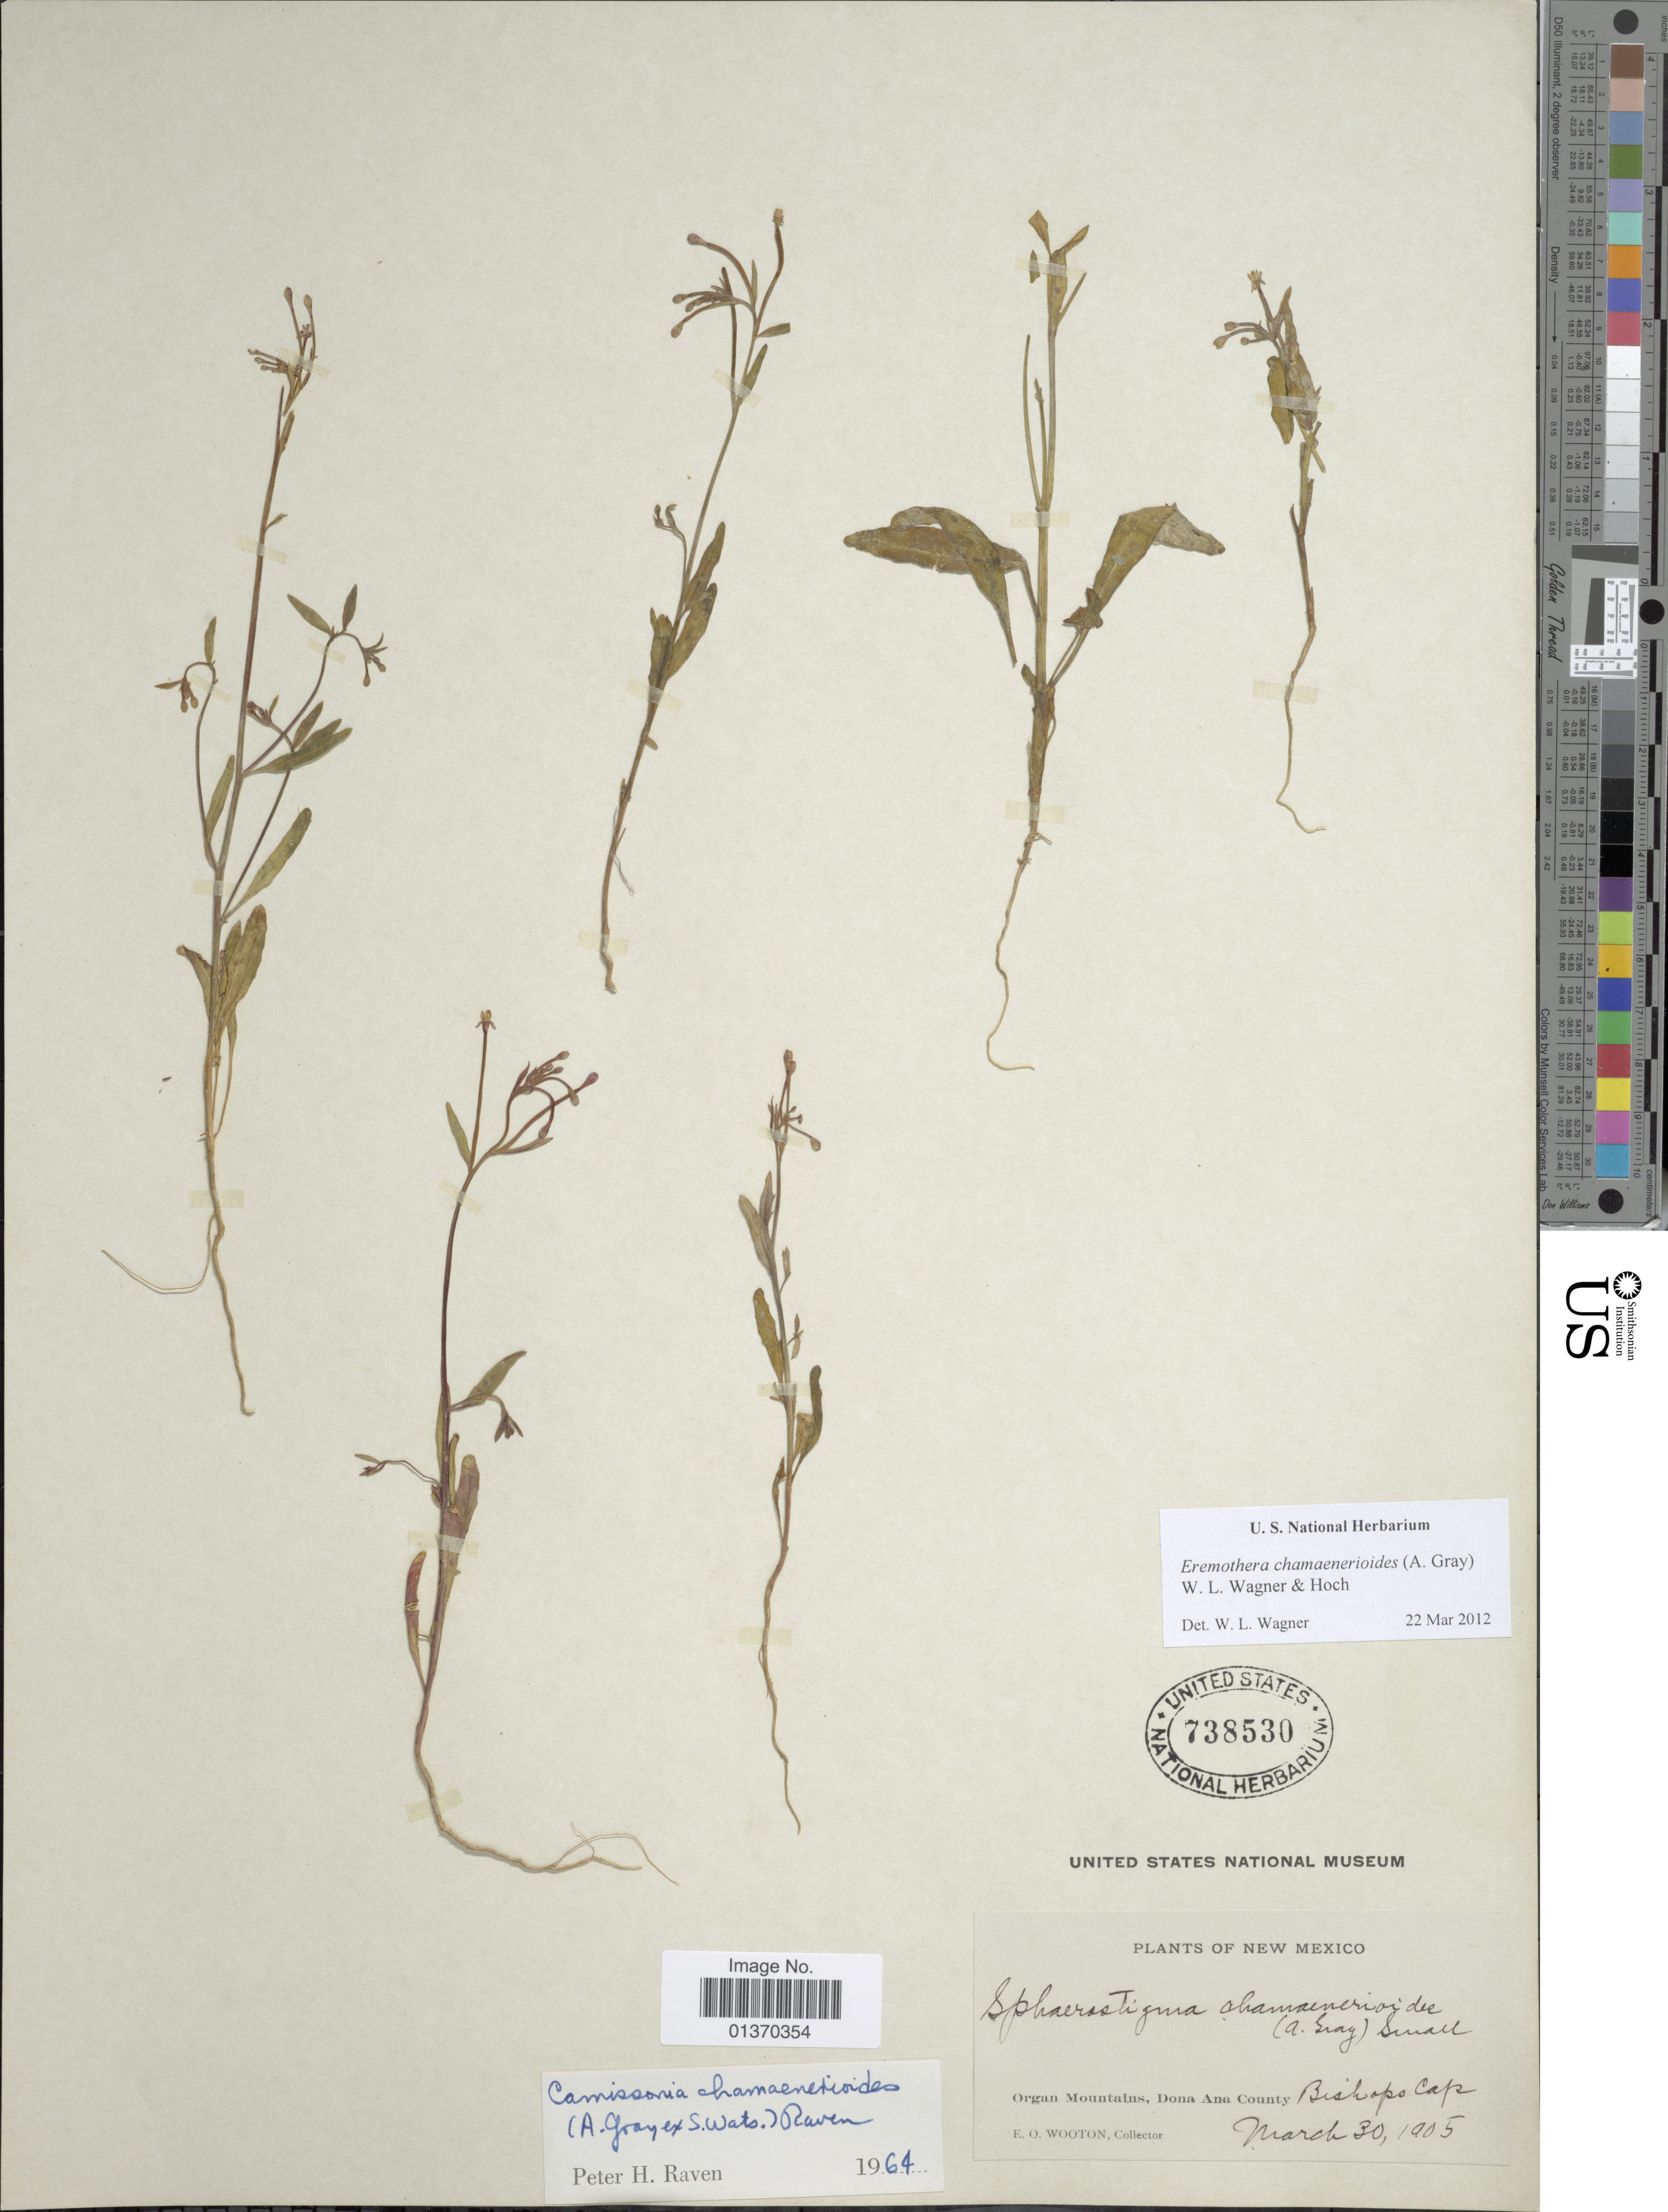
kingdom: Plantae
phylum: Tracheophyta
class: Magnoliopsida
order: Myrtales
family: Onagraceae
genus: Eremothera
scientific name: Eremothera chamaenerioides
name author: (A. Gray) W.L. Wagner & Hoch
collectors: E. O. Wooton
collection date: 1905-03-30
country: United States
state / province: New Mexico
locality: Organ Mountains, Dona Ana County, Bishops Cap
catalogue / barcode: US 738530